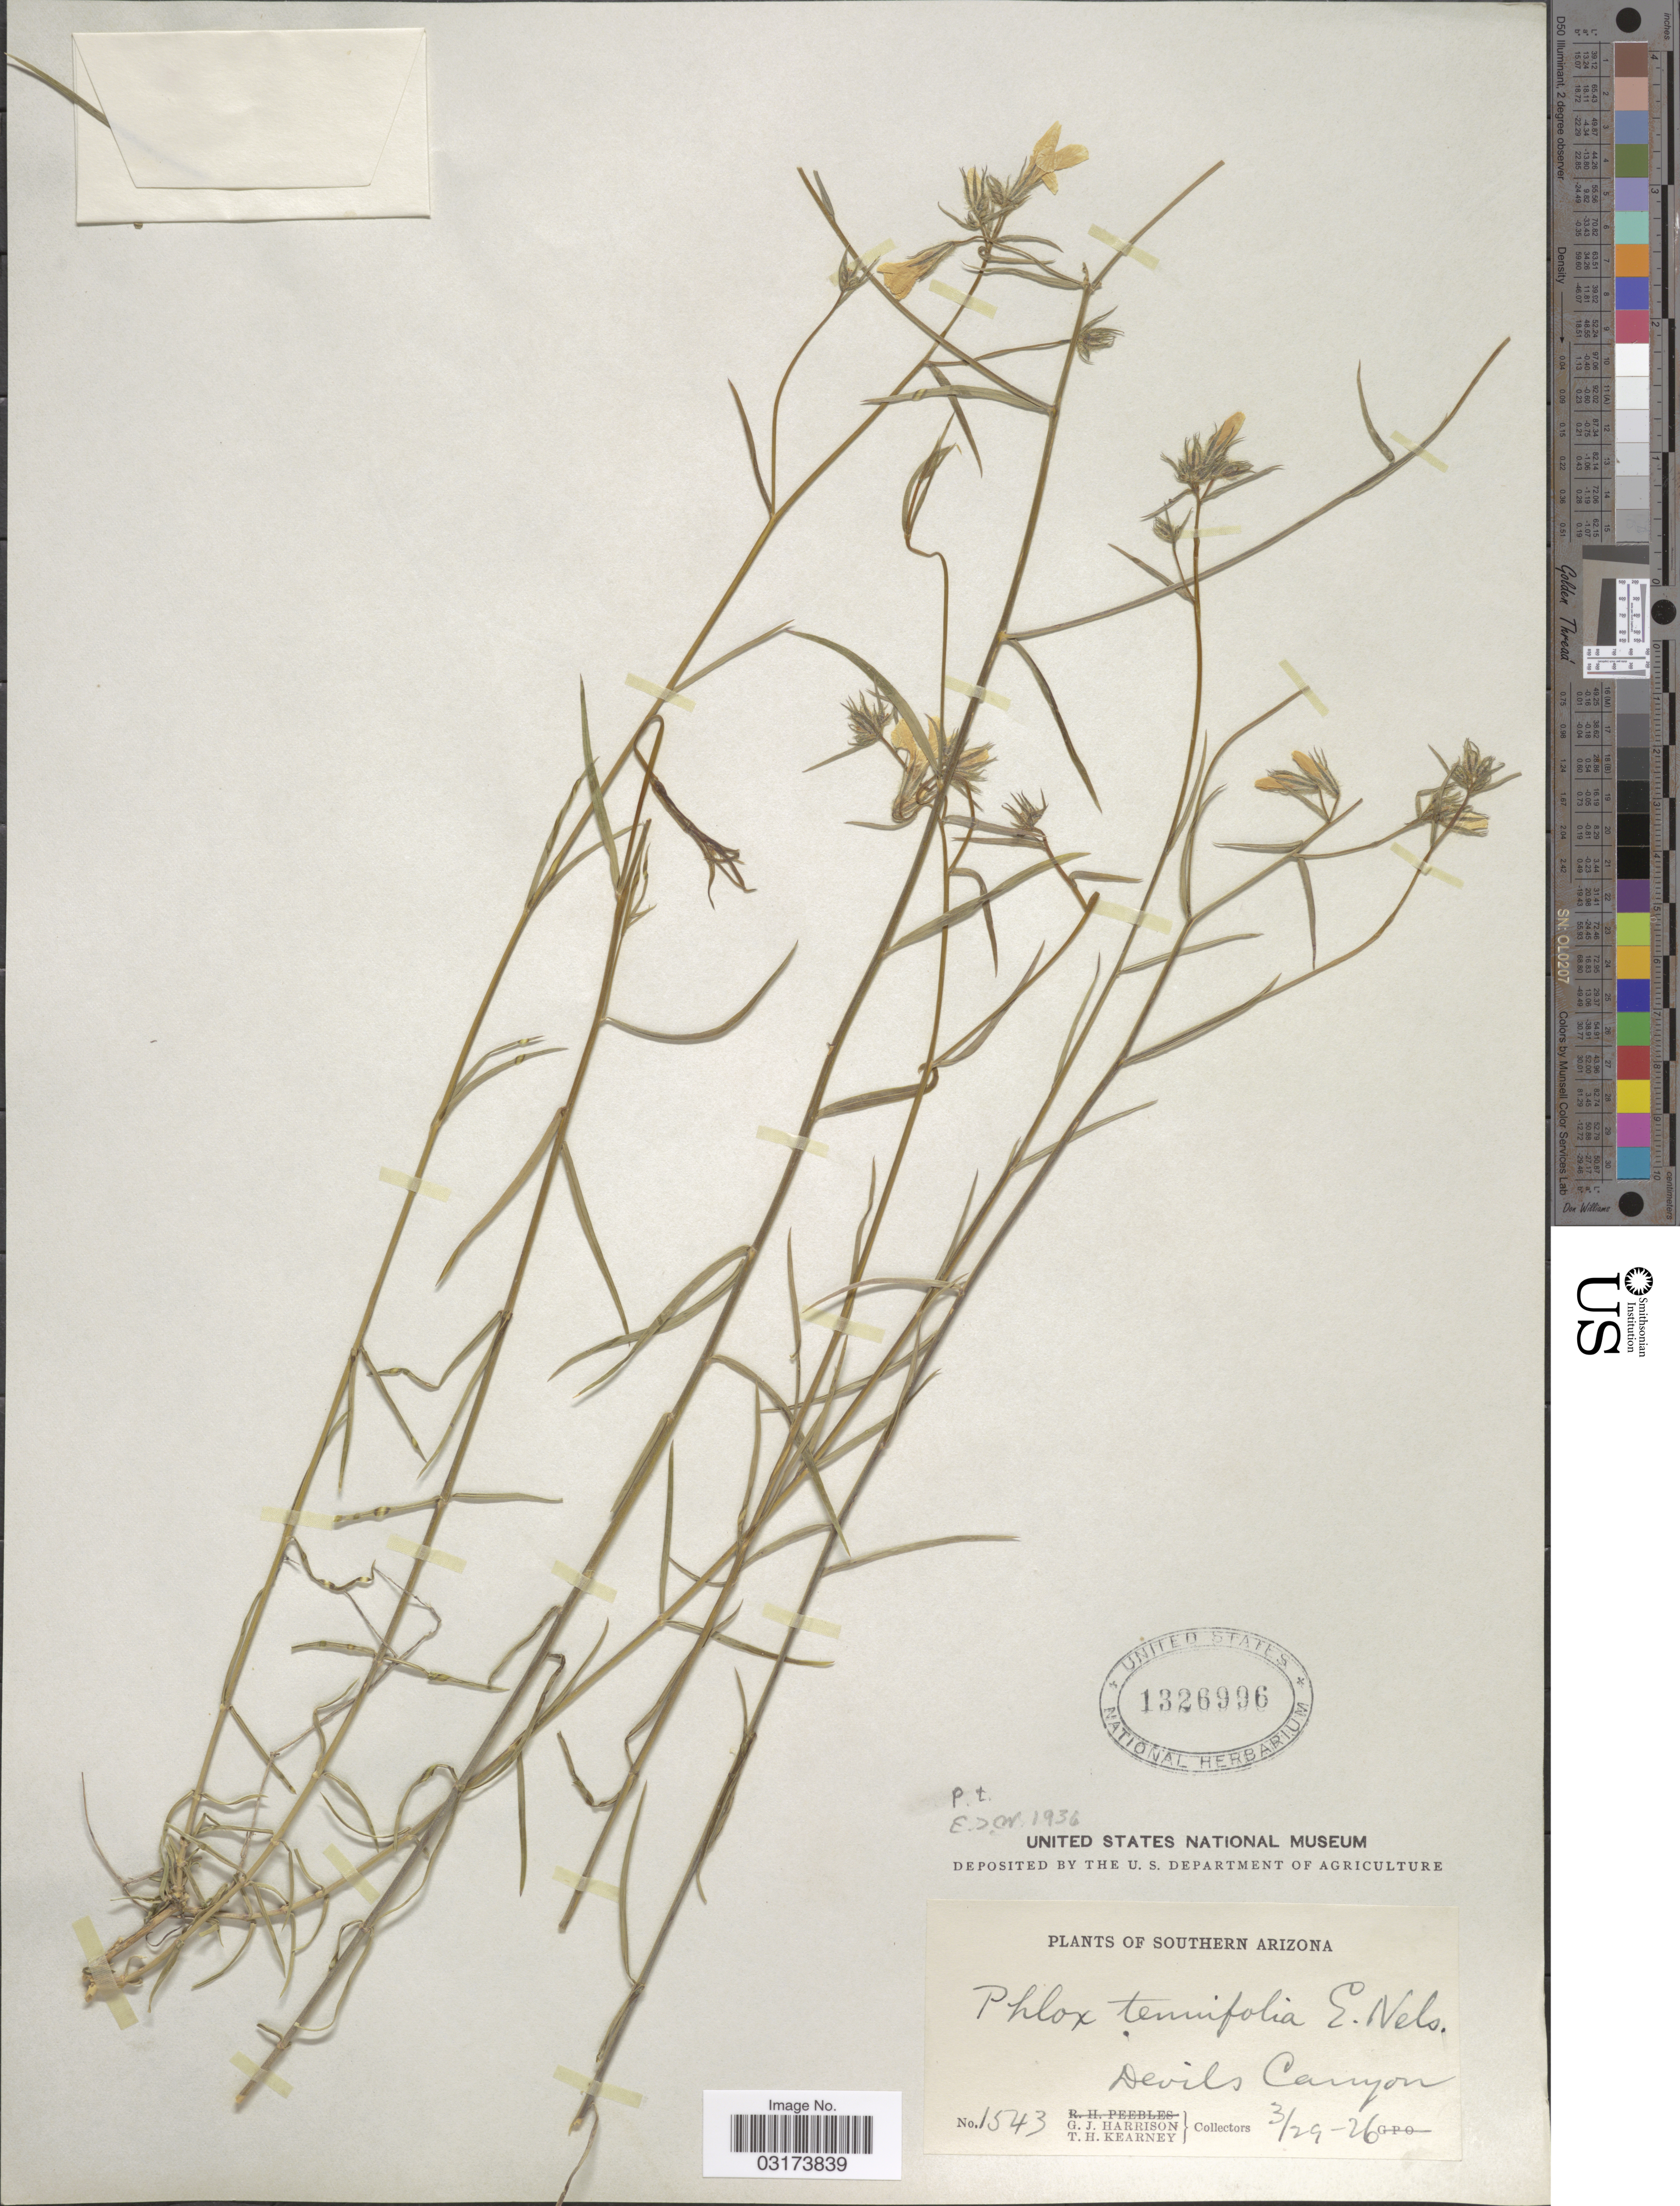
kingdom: Plantae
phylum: Tracheophyta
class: Magnoliopsida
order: Ericales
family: Polemoniaceae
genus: Phlox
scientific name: Phlox tenuifolia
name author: E.E. Nelson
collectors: G. J. Harrison & T. H. Kearney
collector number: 1543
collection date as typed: Transcribed d/m/y: 29/3/26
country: United States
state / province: Arizona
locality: Southern Arizona. Devils Canyon.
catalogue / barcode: US 1326996